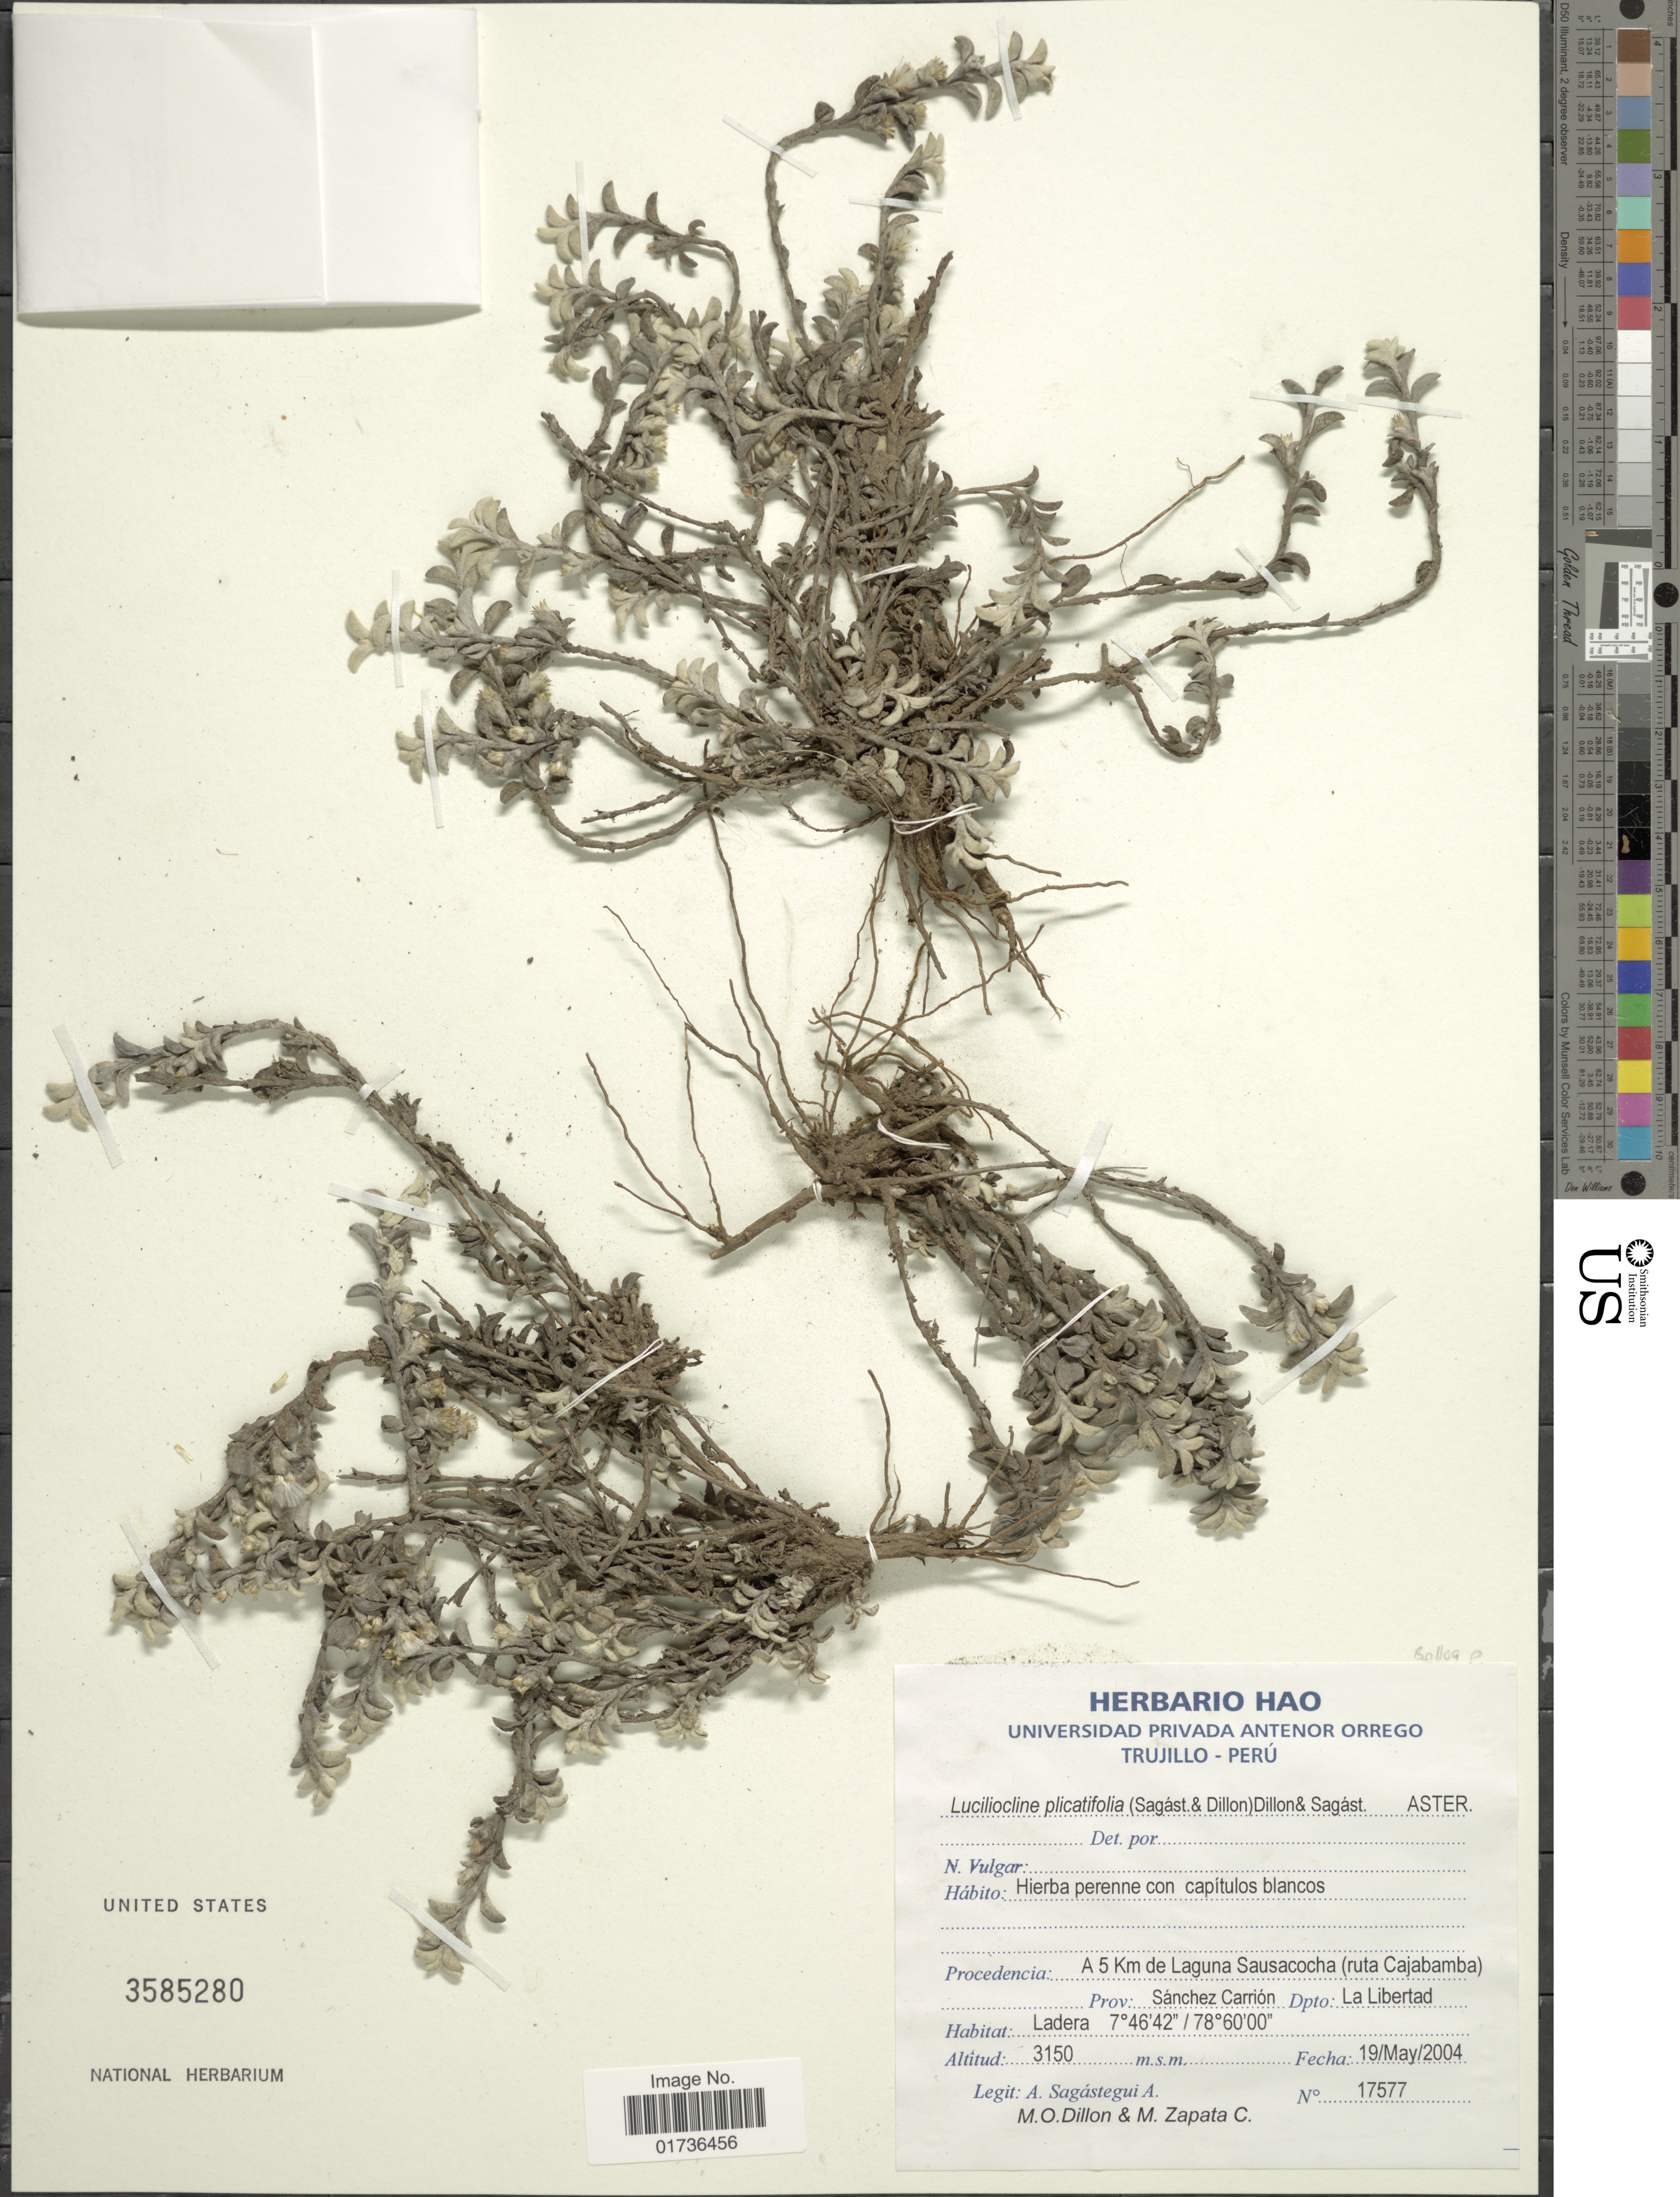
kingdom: Plantae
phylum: Tracheophyta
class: Magnoliopsida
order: Asterales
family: Asteraceae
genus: Mniodes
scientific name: Mniodes plicatifolia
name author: (Sagást. & M.O. Dillon) S.E. Freire et al.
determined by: Dillon, M. O.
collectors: A. Sagástegui A., M. O. Dillon & M. Zapata Cruz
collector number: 17577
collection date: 2004-05-19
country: Peru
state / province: La Libertad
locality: A 5 Km de Laguna Sausacocha (ruta Cajabamba) Prov. Sáchez Carrión, Dpto La Libertad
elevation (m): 3150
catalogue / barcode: US 3585280